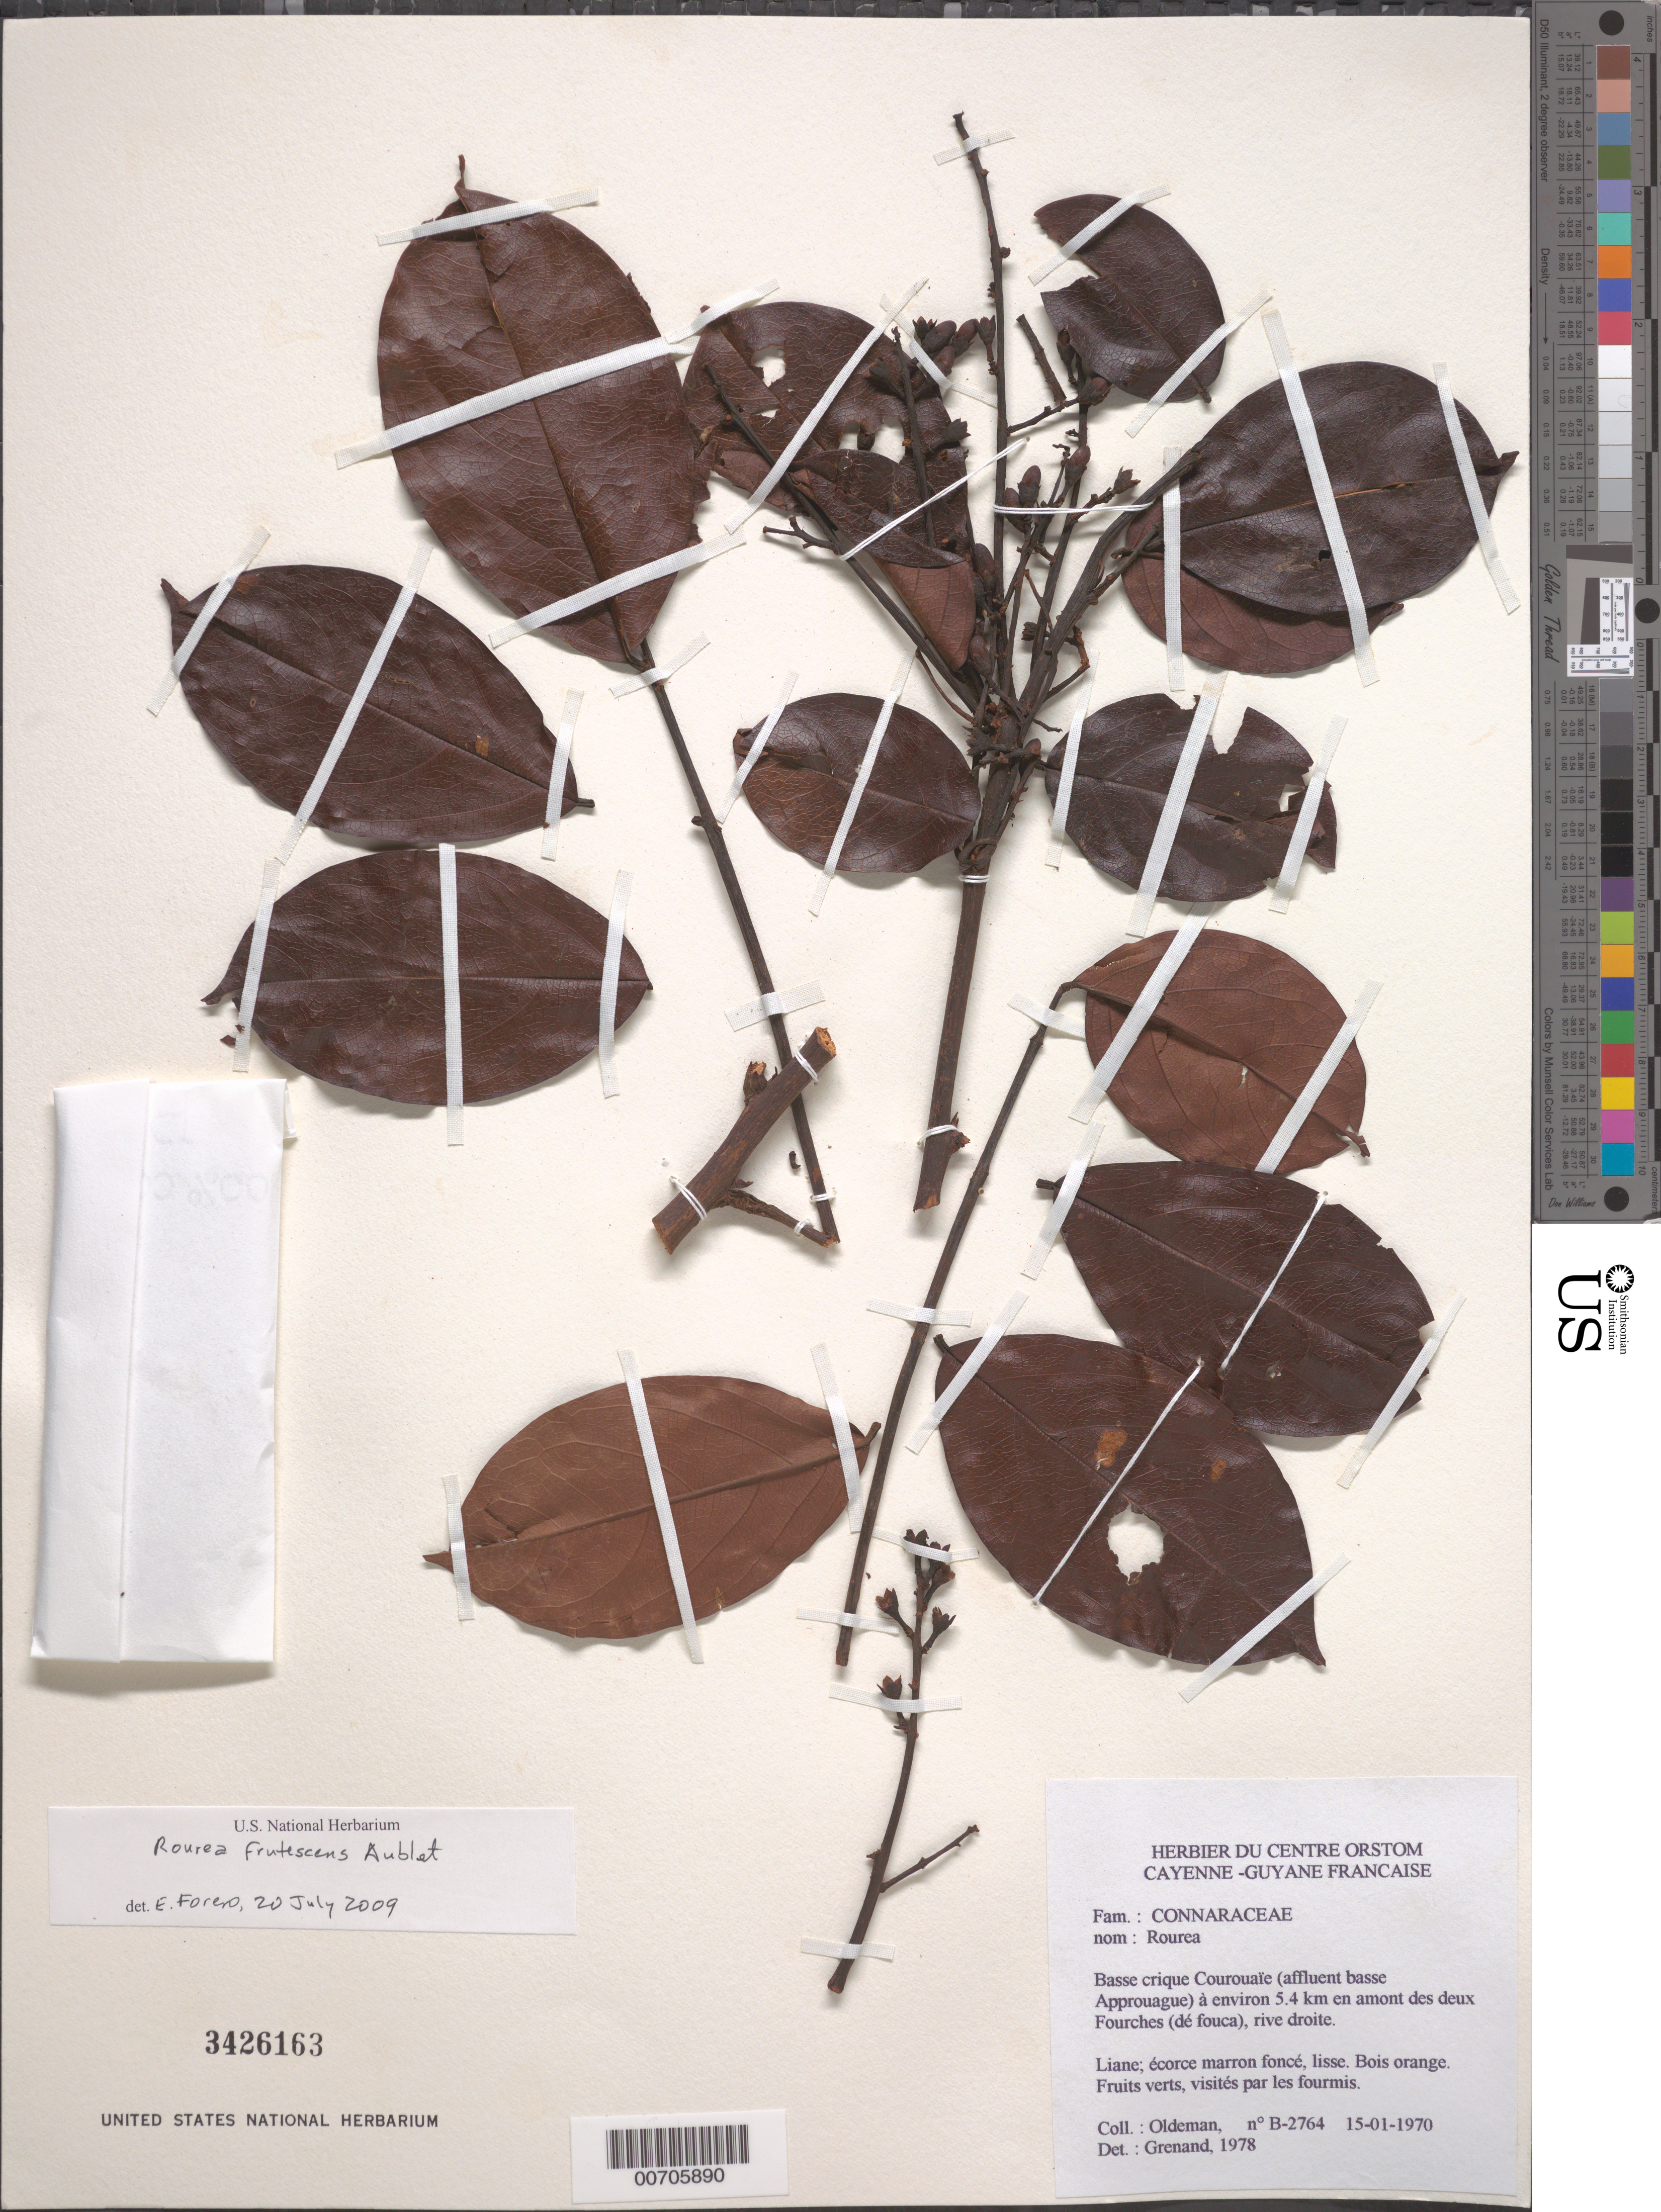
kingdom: Plantae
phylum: Tracheophyta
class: Magnoliopsida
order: Oxalidales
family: Connaraceae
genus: Rourea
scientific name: Rourea frutescens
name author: Aubl.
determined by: Forero, E.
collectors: R. Oldeman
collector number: B 2764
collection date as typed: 15-Jan-70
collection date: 1970-01-15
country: French Guiana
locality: Basse crique Courouaïe (affluent basse Approuague), 4.5 km des deux Forches (de fouca)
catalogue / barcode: US 3426163